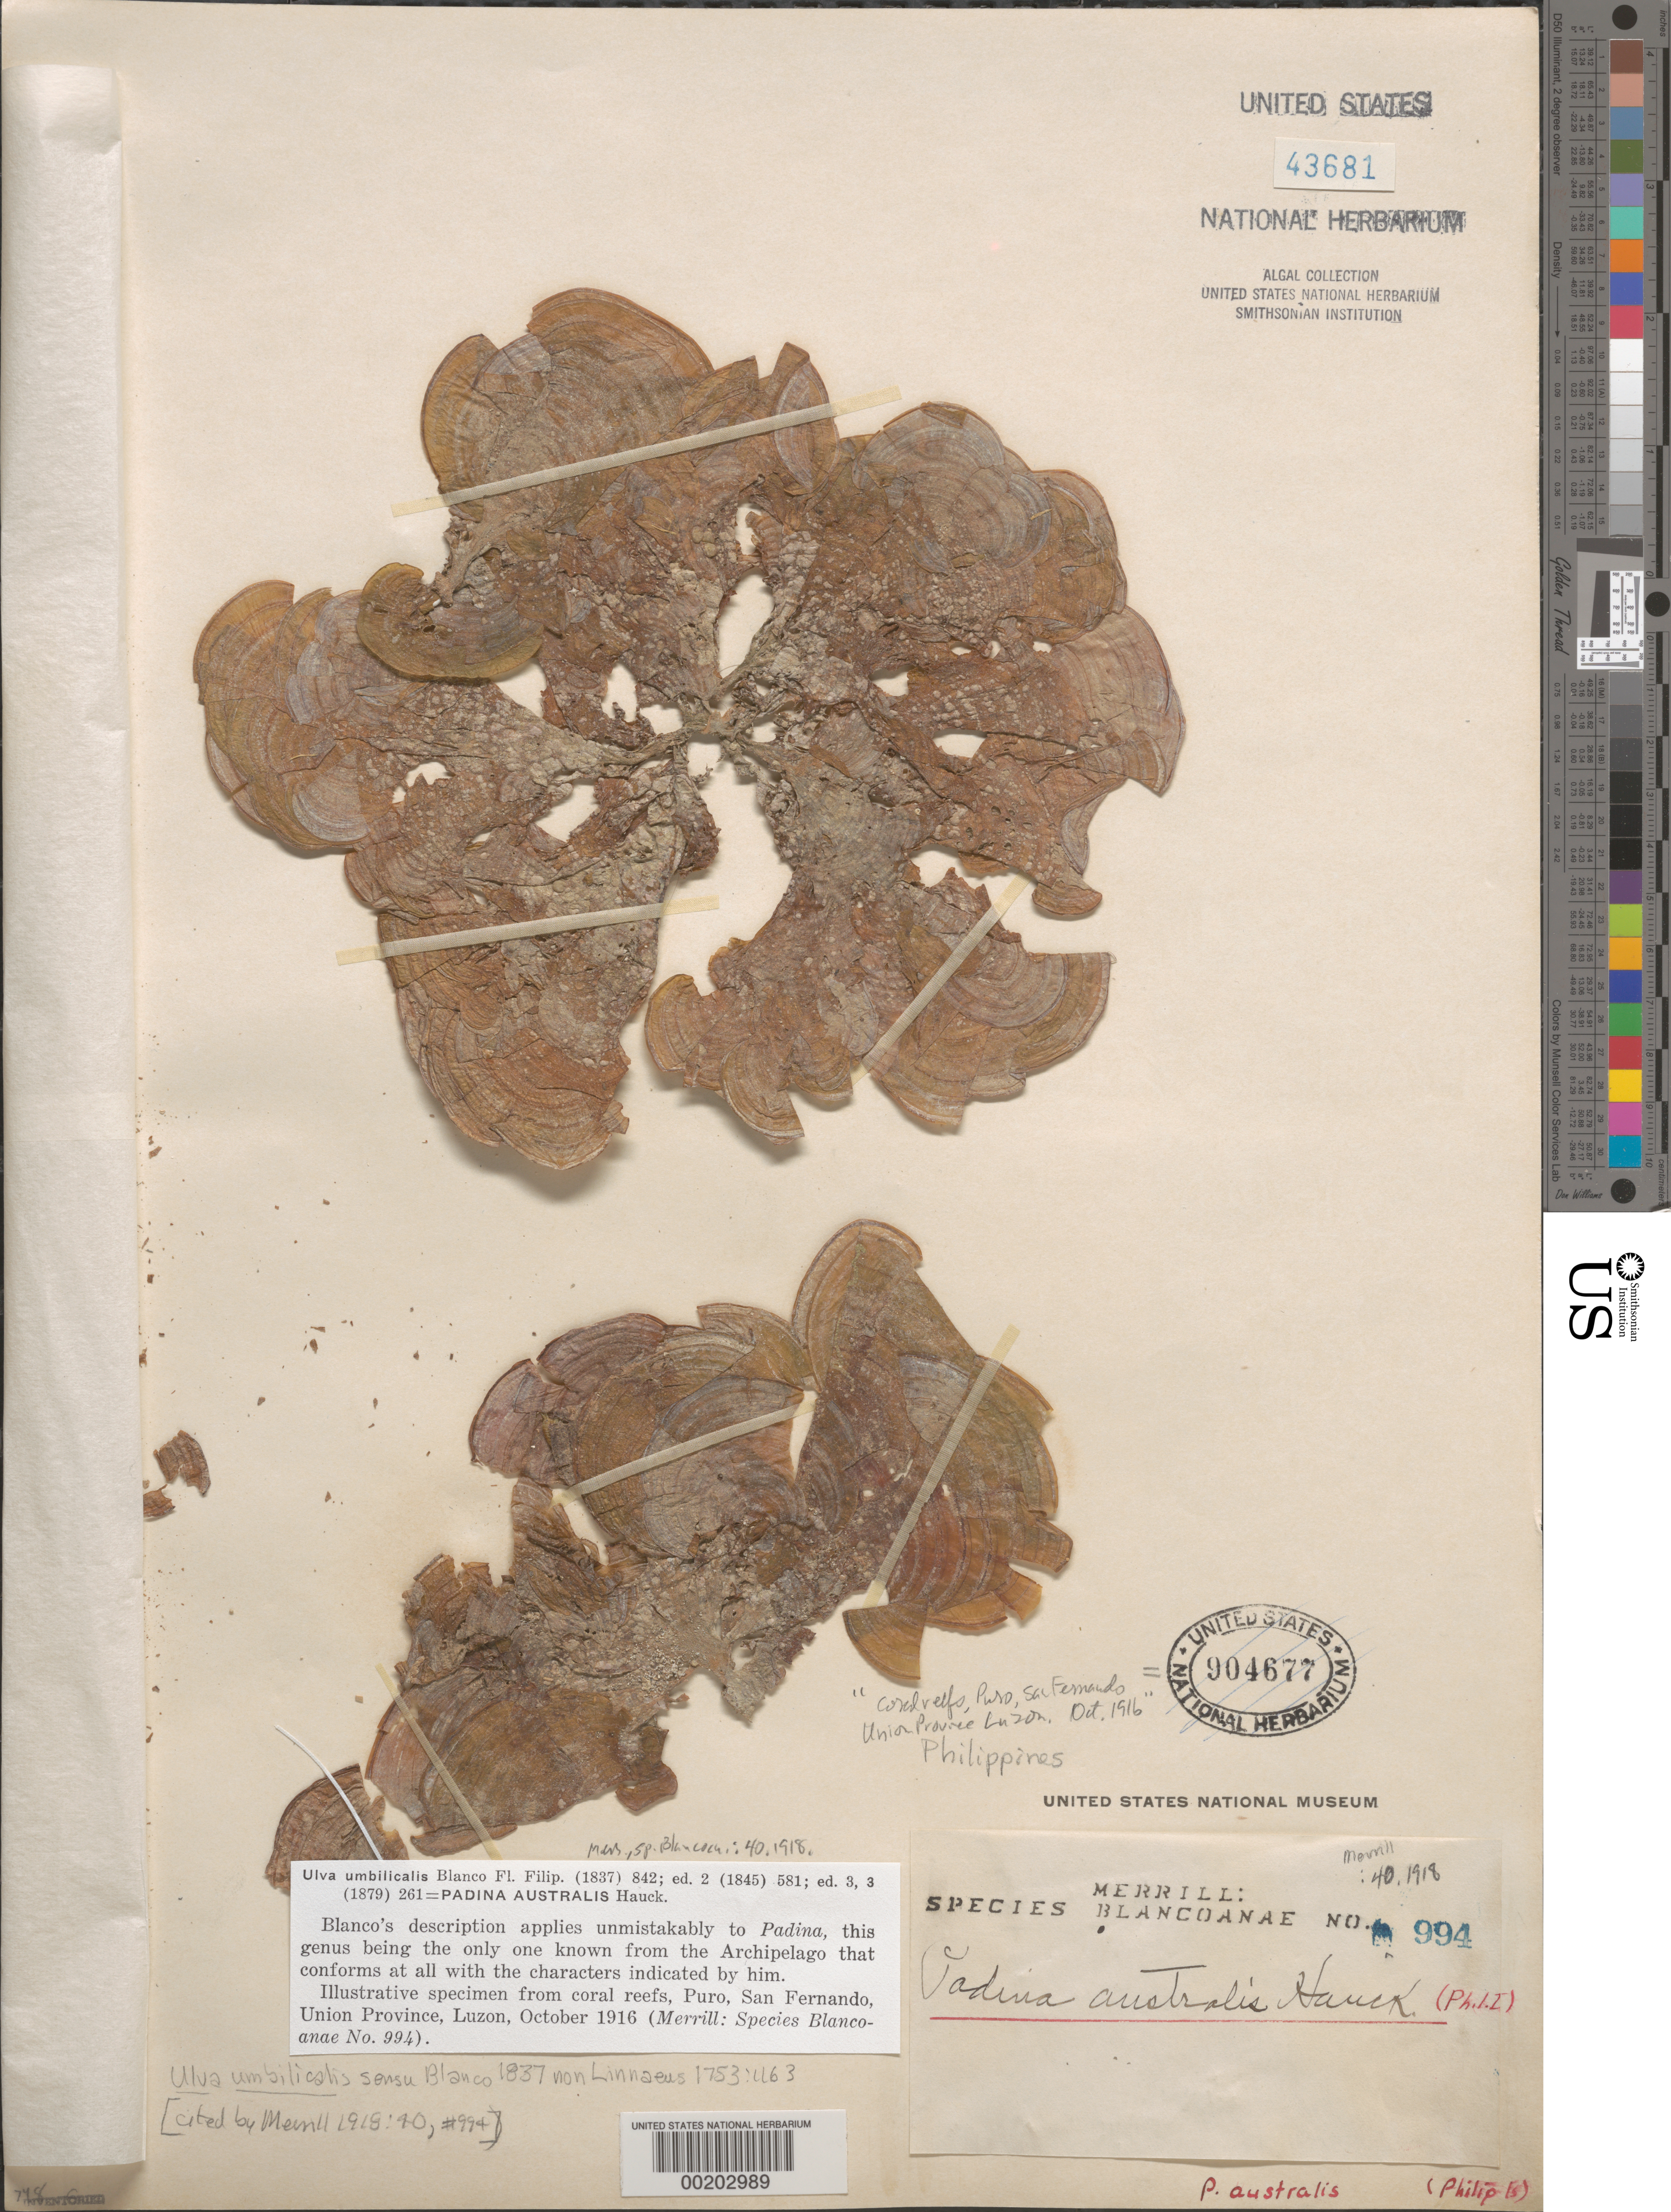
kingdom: Chromista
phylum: Ochrophyta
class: Phaeophyceae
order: Dictyotales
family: Dictyotaceae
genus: Padina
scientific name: Padina australis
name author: Hauck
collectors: E. D. Merrill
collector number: Sp. Blancoan. 0994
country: Philippines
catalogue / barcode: US 43681